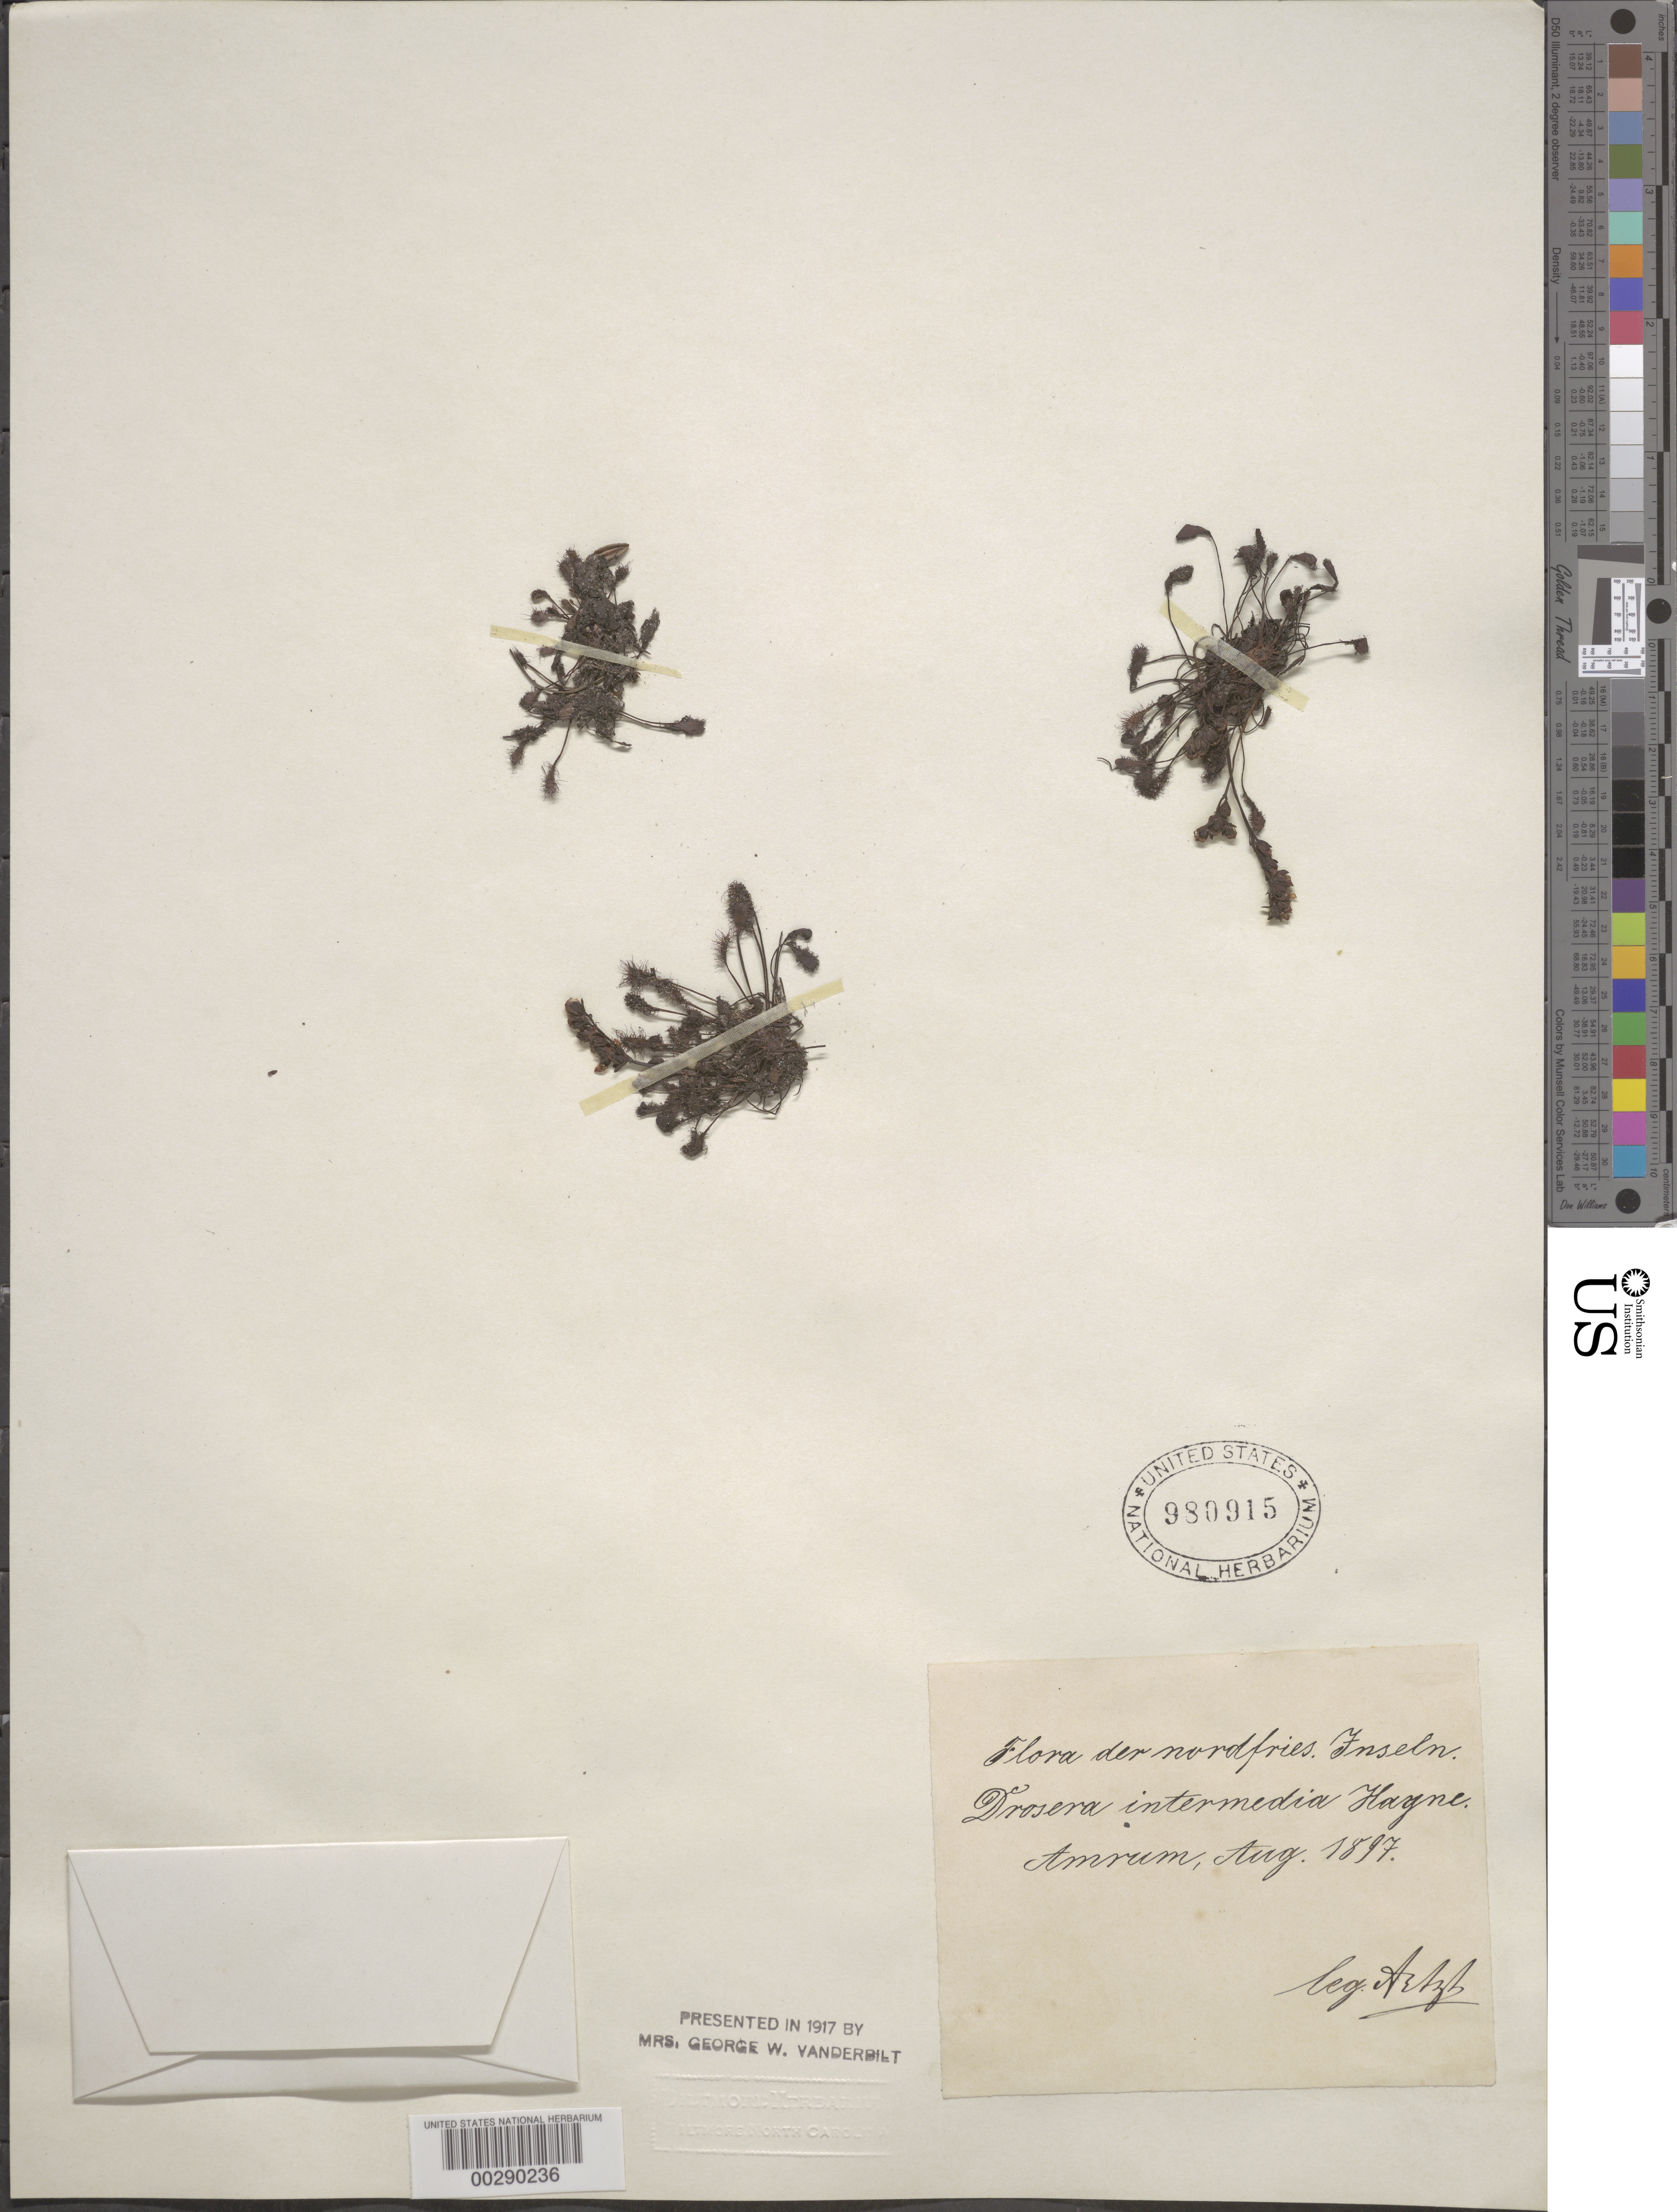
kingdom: Plantae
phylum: Tracheophyta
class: Magnoliopsida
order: Caryophyllales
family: Droseraceae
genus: Drosera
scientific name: Drosera intermedia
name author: Hayne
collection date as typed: Aug 1897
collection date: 1897-08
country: Germany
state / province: Schleswig-holstein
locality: Amrum i.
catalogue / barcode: US 980915